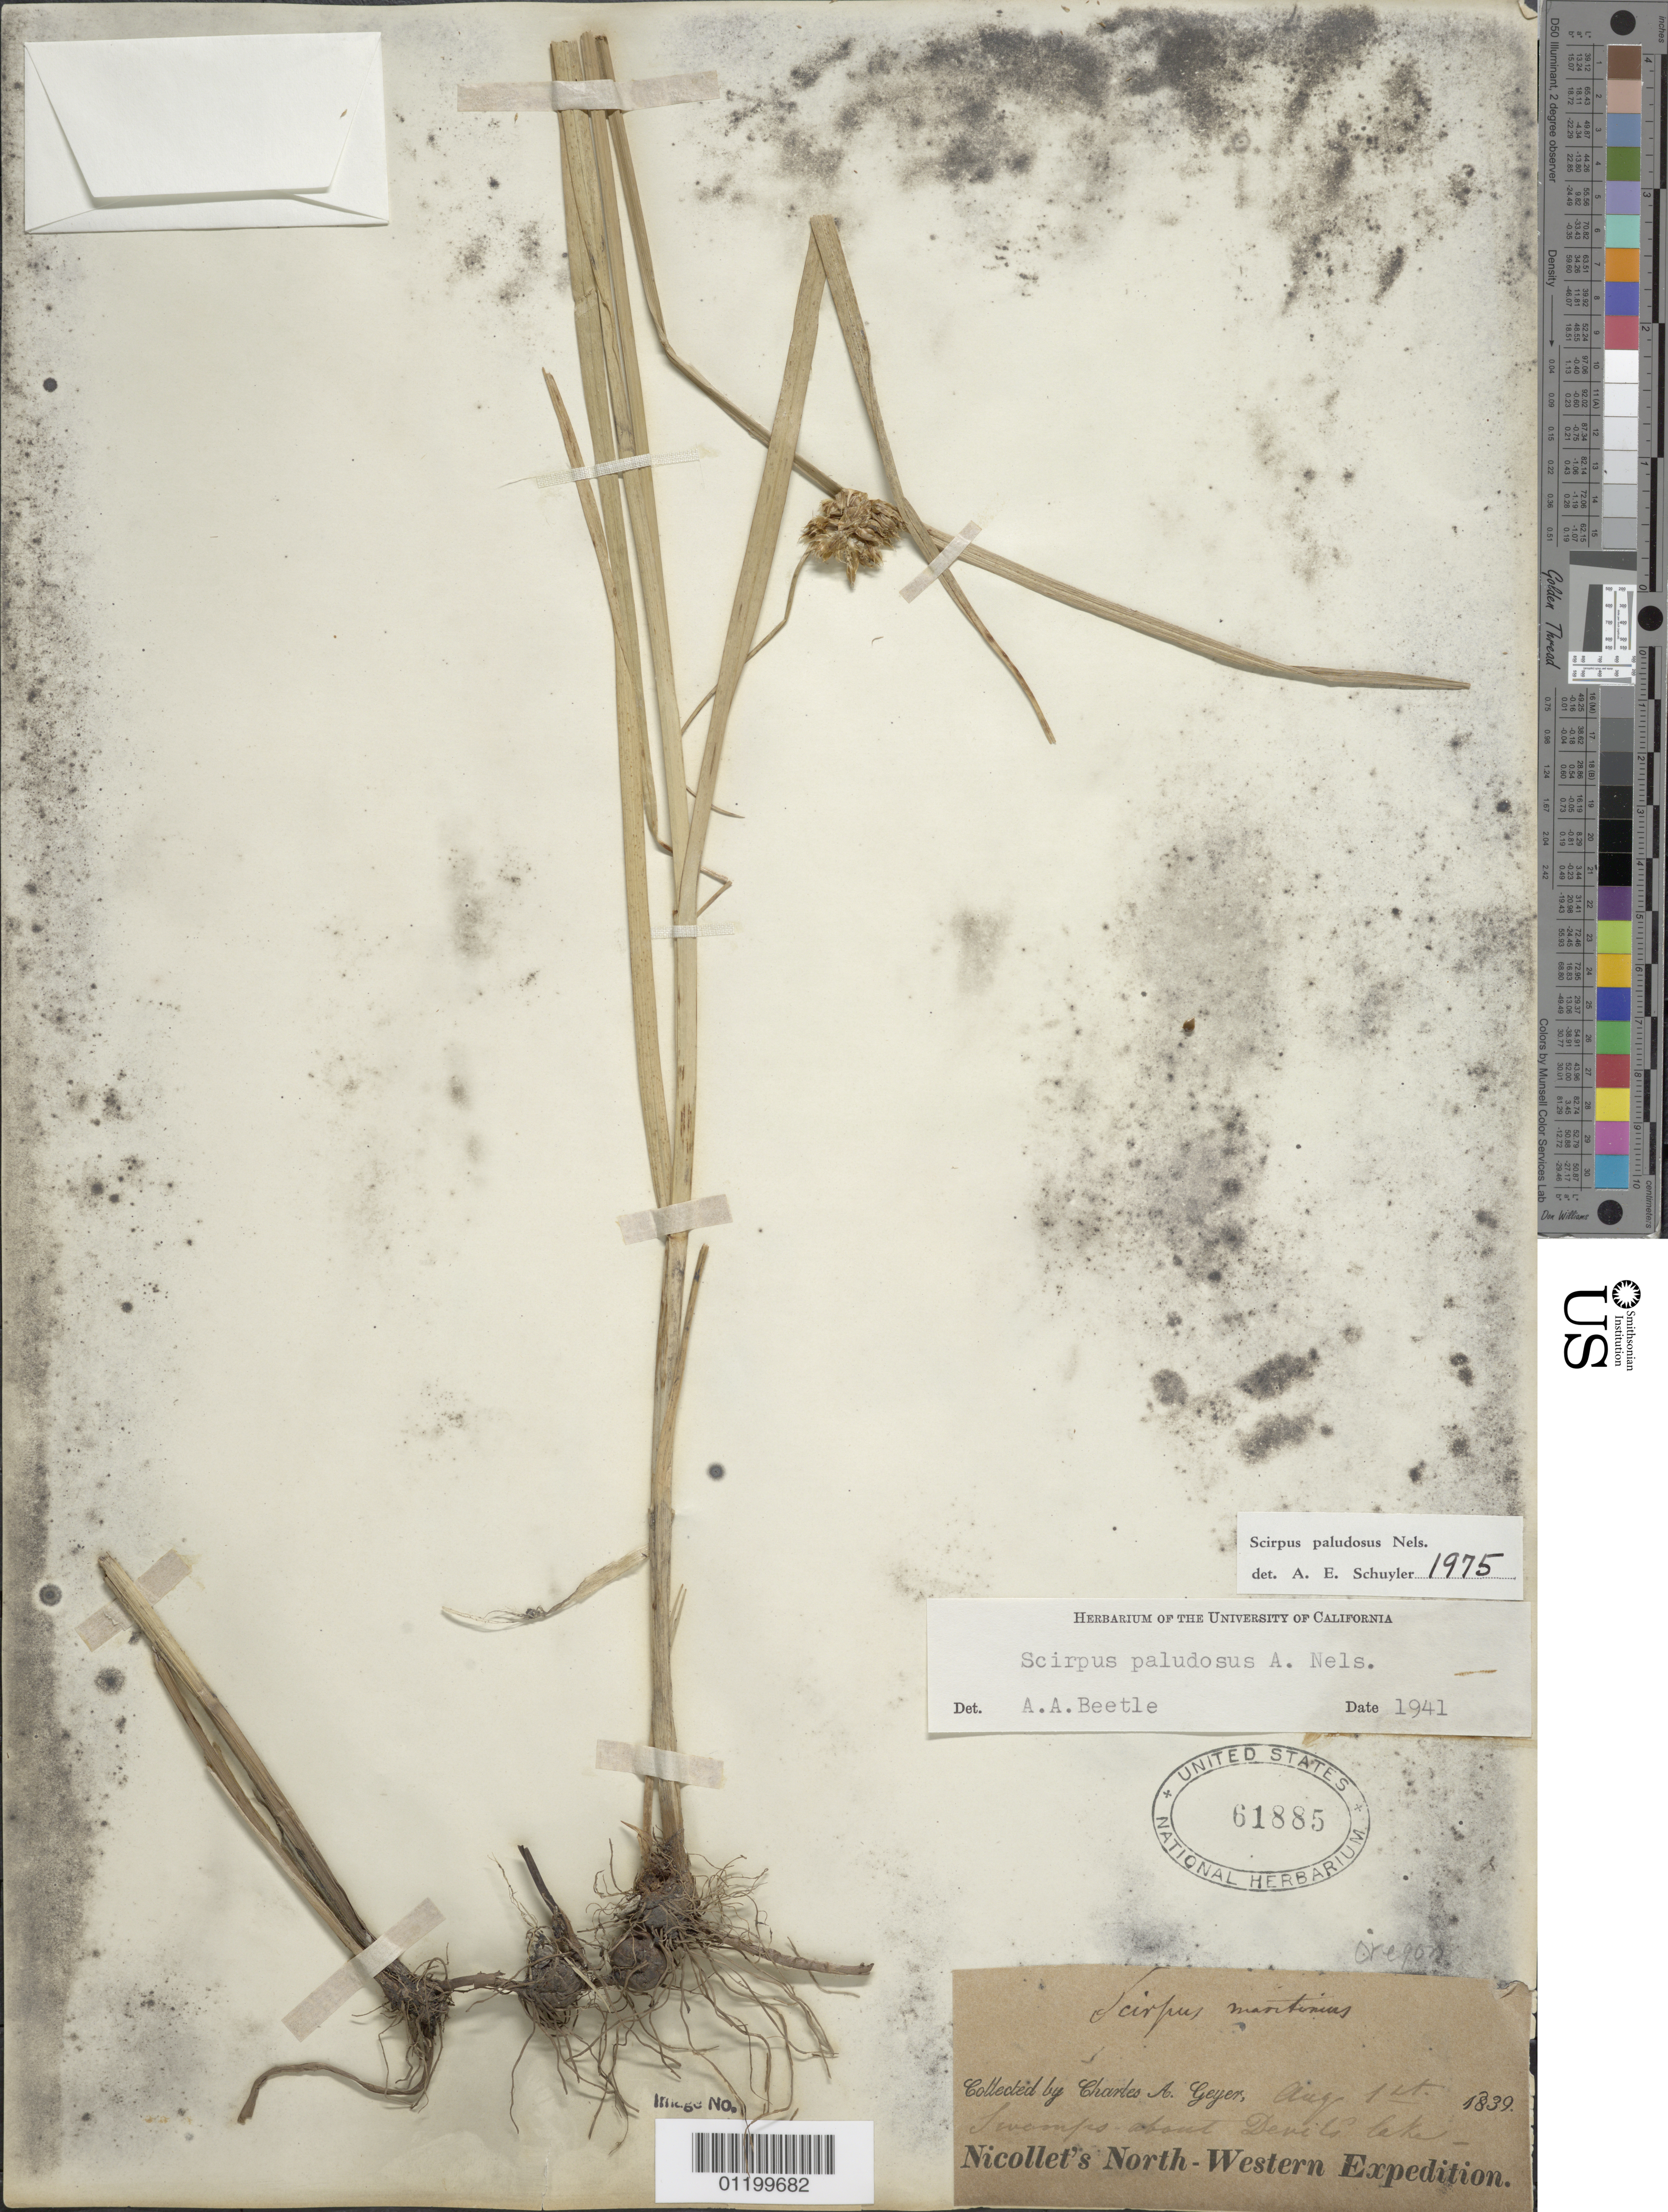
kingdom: Plantae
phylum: Tracheophyta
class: Liliopsida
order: Poales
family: Cyperaceae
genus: Bolboschoenus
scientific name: Bolboschoenus maritimus subsp. paludosus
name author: (A. Nelson) T. Koyama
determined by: Strong, Mark T., (BOT), Smithsonian Institution - National Museum of Natural History (UNITED STATES)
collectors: C. A. Geyer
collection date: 1839-08-01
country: United States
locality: Swamps about Devil's Lake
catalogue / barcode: US 61885